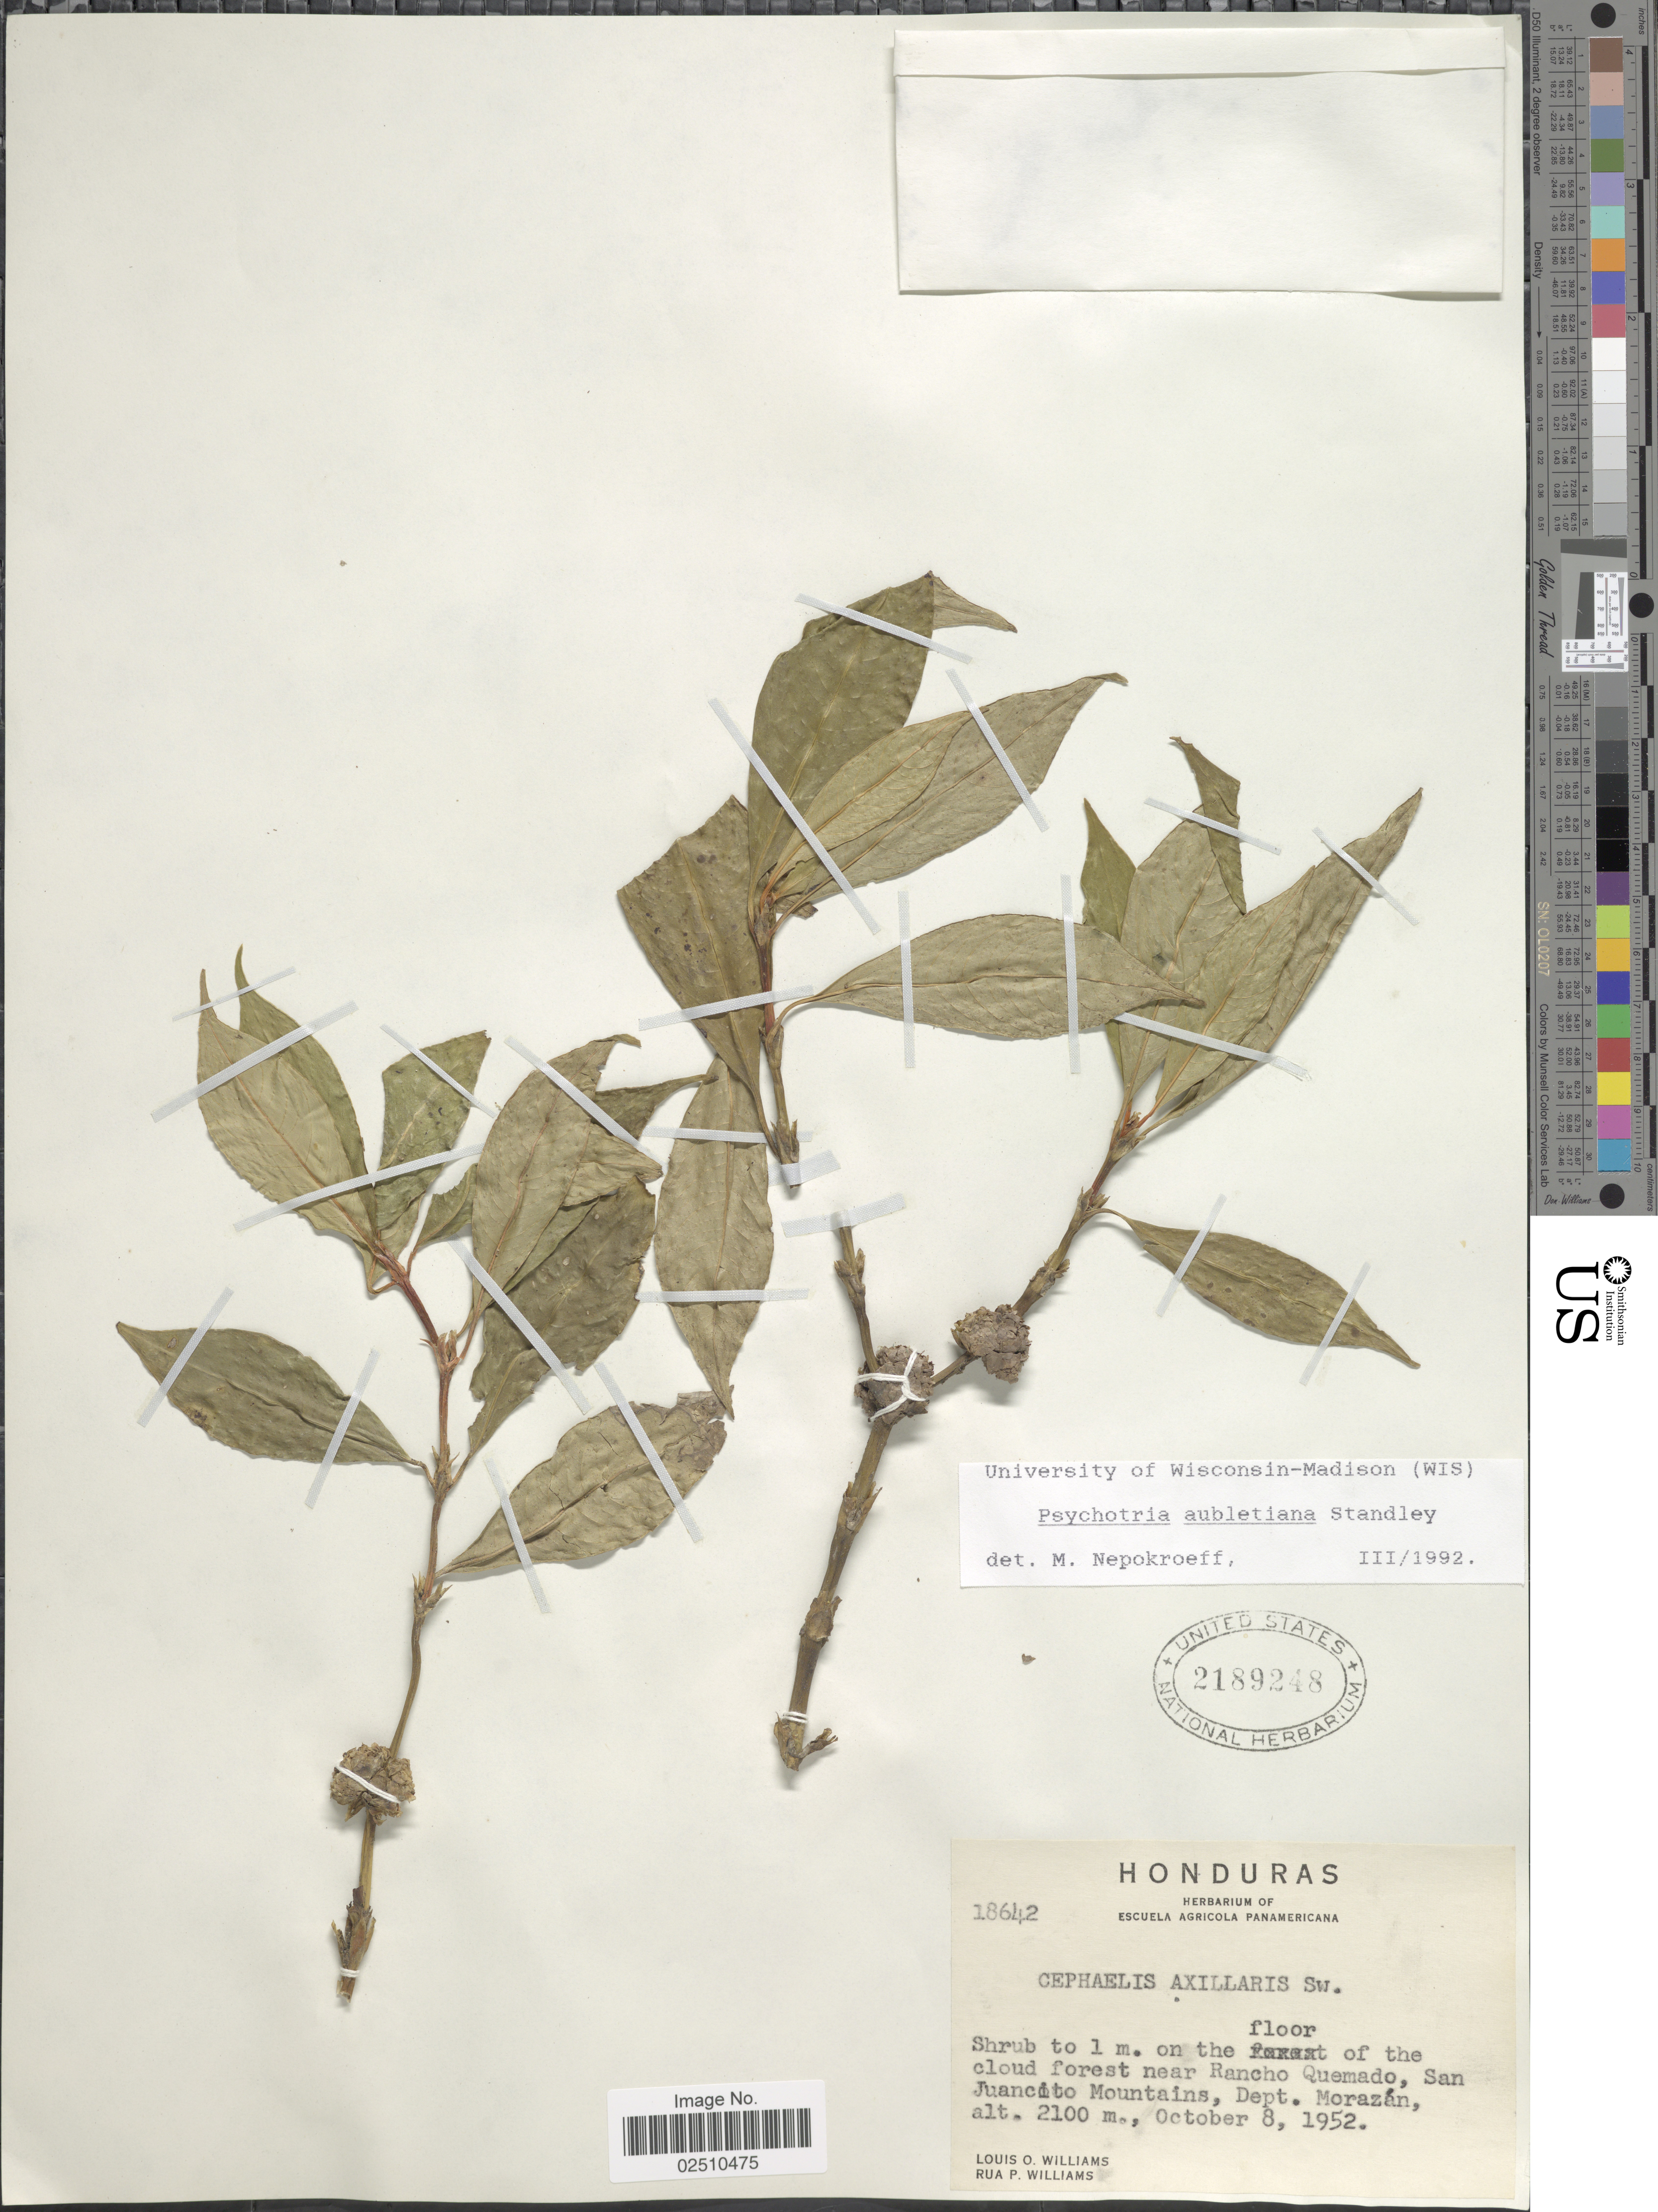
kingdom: Plantae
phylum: Tracheophyta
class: Magnoliopsida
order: Gentianales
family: Rubiaceae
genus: Psychotria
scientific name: Psychotria aubletiana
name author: Steyerm.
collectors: L. O. Williams & R. P. Williams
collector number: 18642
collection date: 1952-10-08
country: Honduras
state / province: Fco. Morazán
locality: Near Rancho Quemado, San Juancito Mountains, Dept. Morazan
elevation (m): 2100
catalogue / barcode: US 2189248